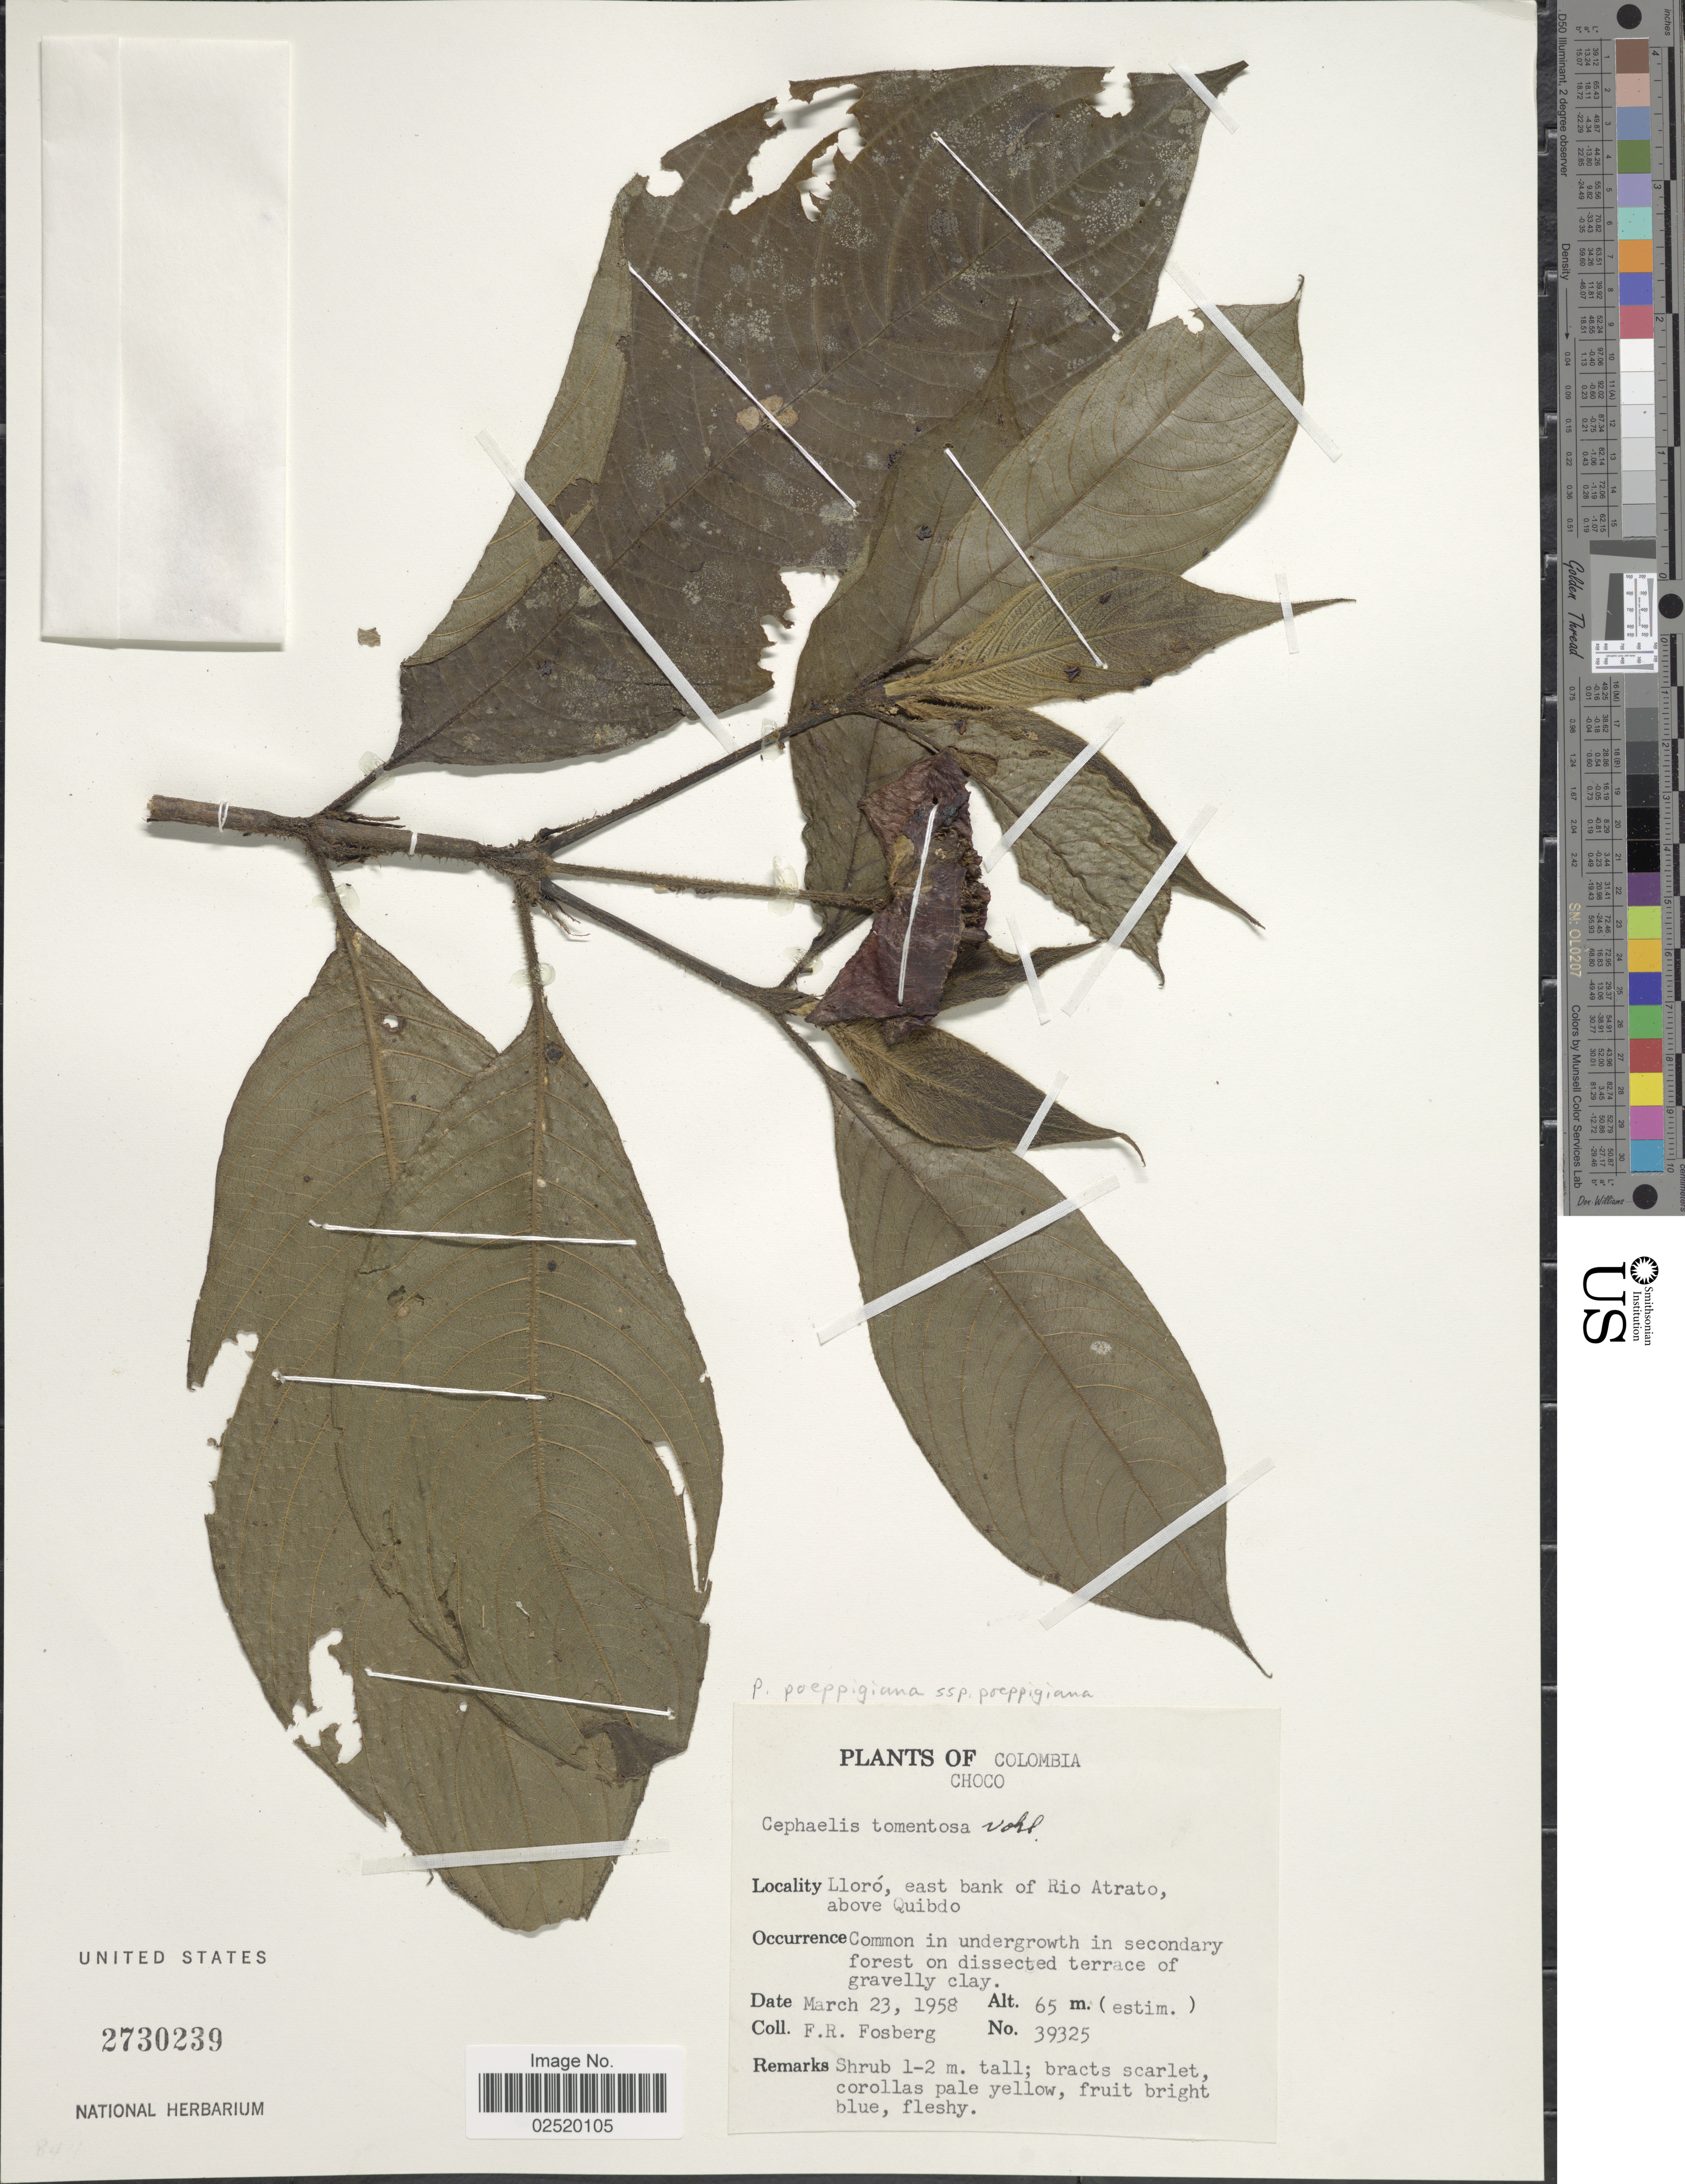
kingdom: Plantae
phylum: Tracheophyta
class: Magnoliopsida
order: Gentianales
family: Rubiaceae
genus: Psychotria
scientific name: Psychotria poeppigiana subsp. poeppigiana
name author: Müll. Arg.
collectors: F. R. Fosberg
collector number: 39325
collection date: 1958-03-23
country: Colombia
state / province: Chocó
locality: Lloro, east bank of Rio Atrato, above Quibdo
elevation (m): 65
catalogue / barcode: US 2730239